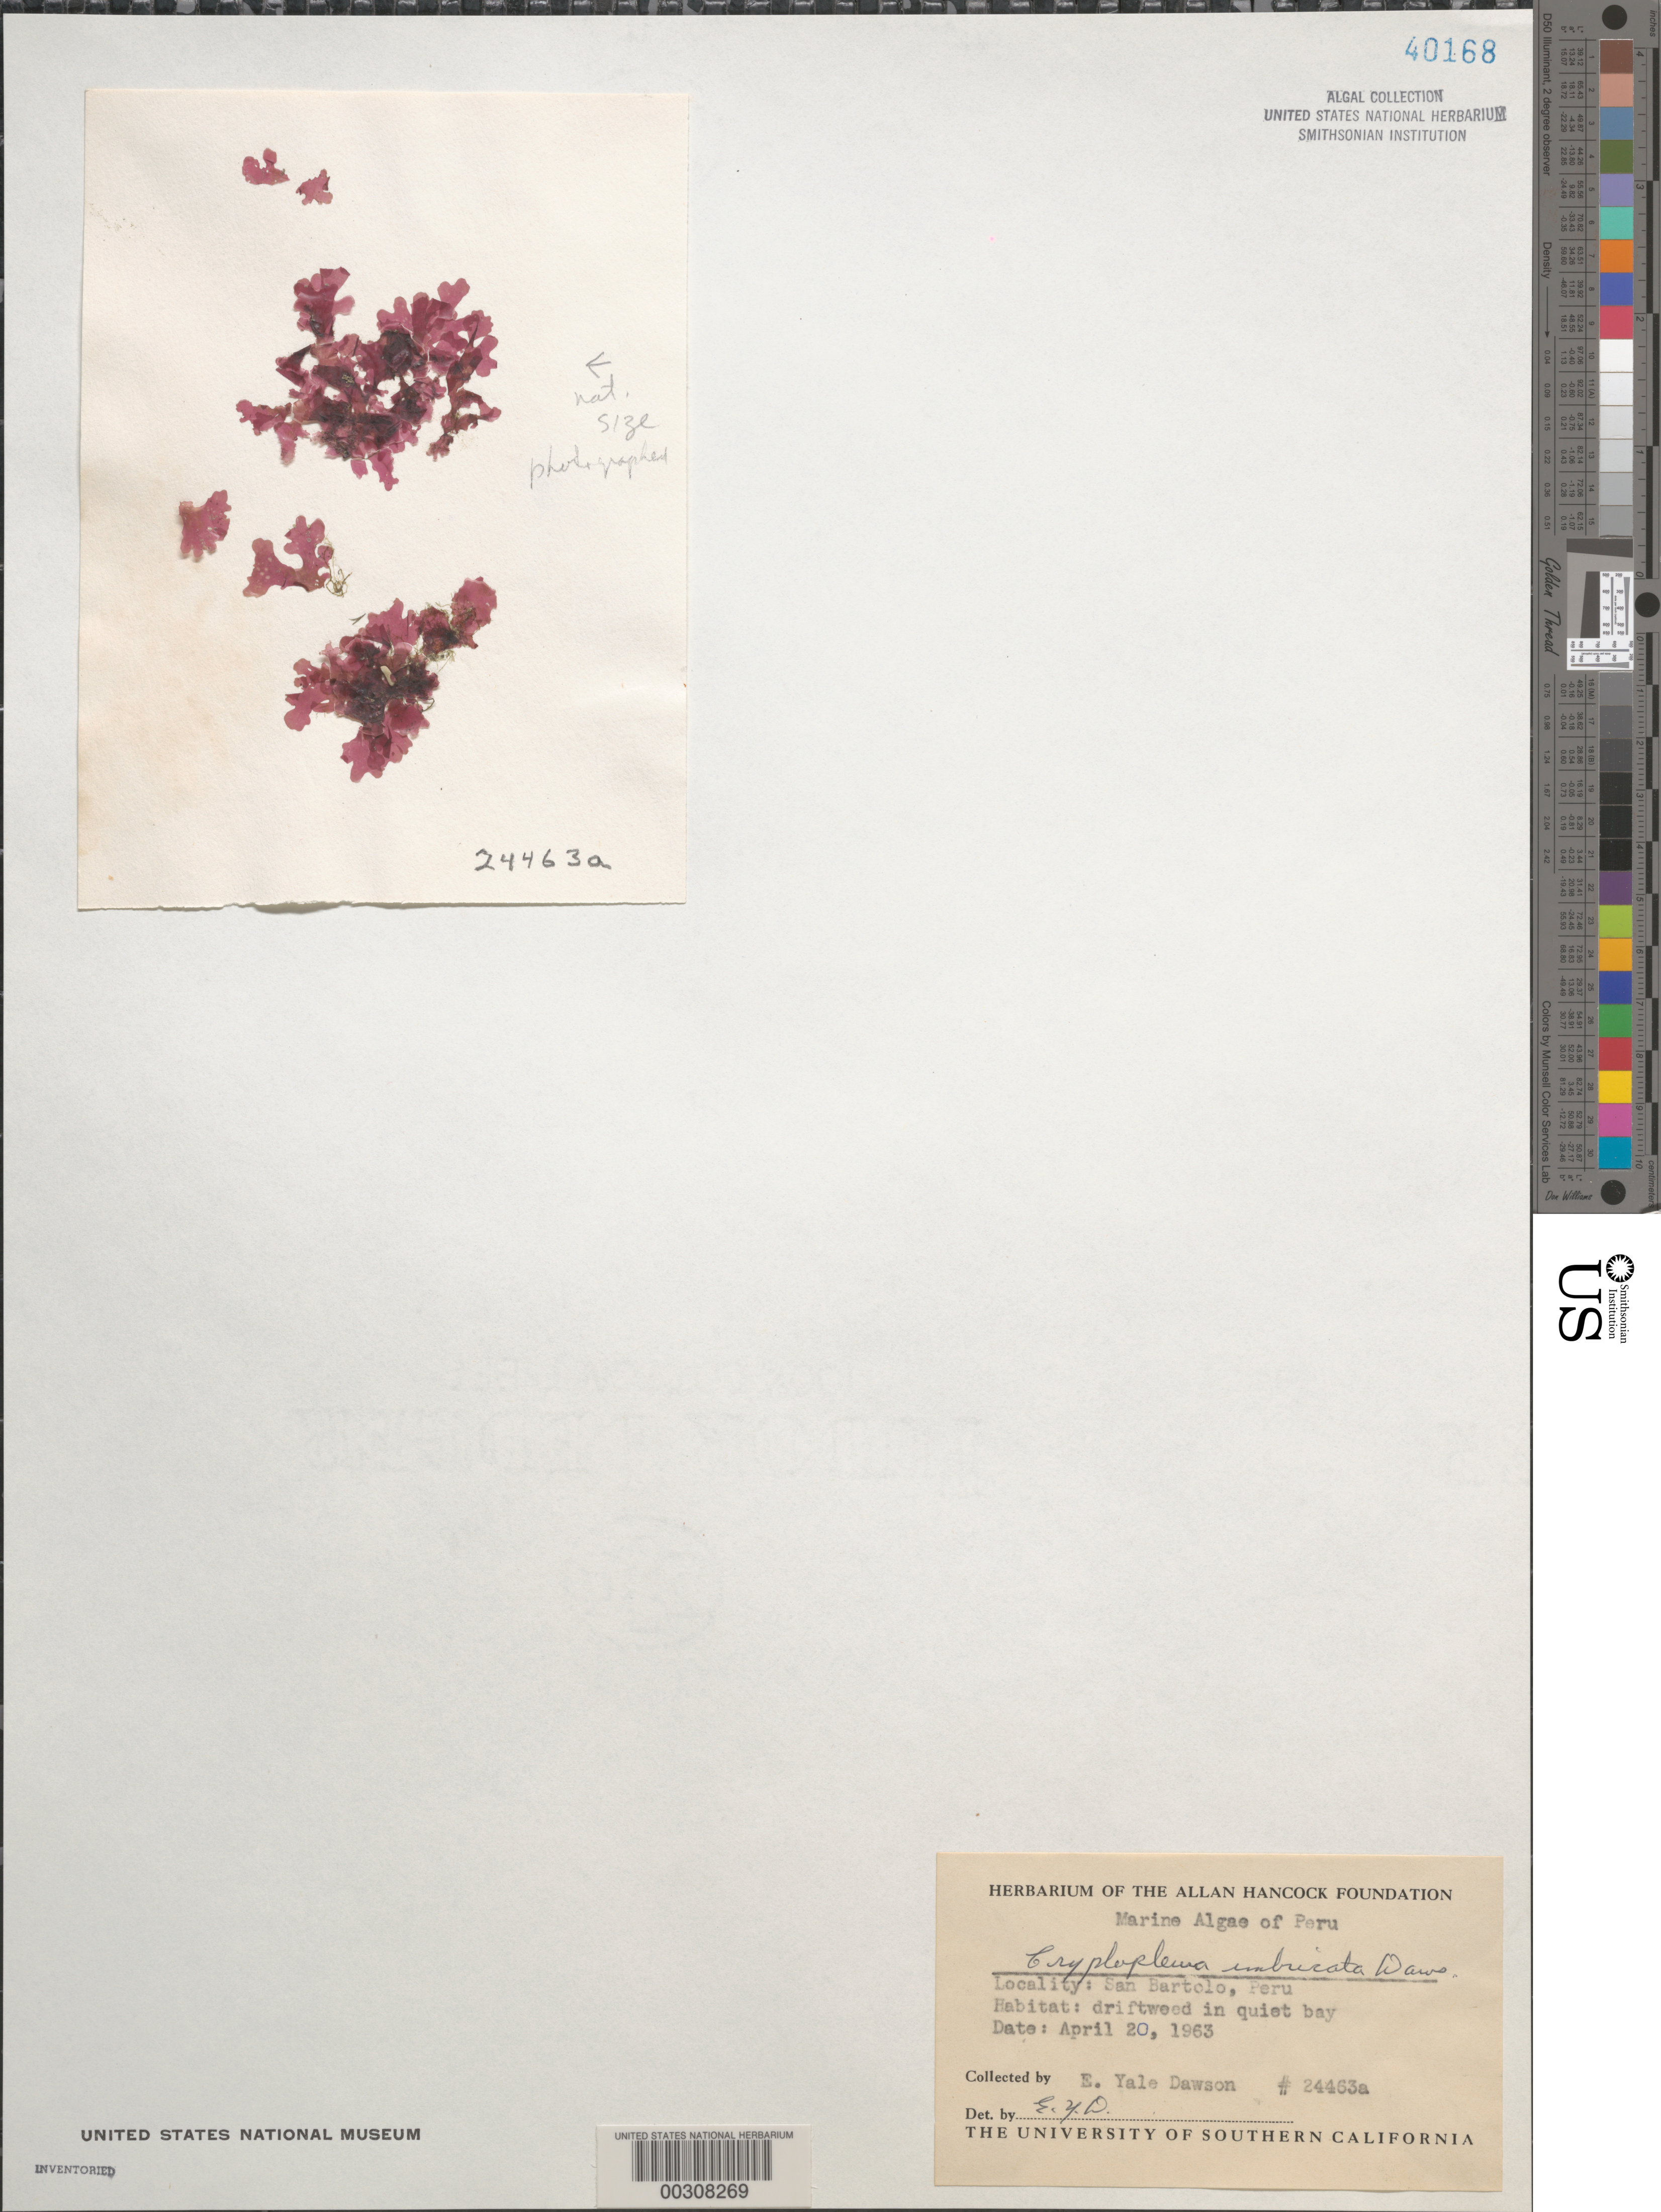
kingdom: Plantae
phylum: Rhodophyta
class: Florideophyceae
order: Ceramiales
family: Delesseriaceae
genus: Cryptopleura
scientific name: Cryptopleura imbricata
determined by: Dawson, E. Y.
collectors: E. Y. Dawson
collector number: EYD 24463a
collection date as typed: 20 Apr 1963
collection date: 1963-04-20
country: Peru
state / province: Lima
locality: San bartolo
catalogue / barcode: US 40168